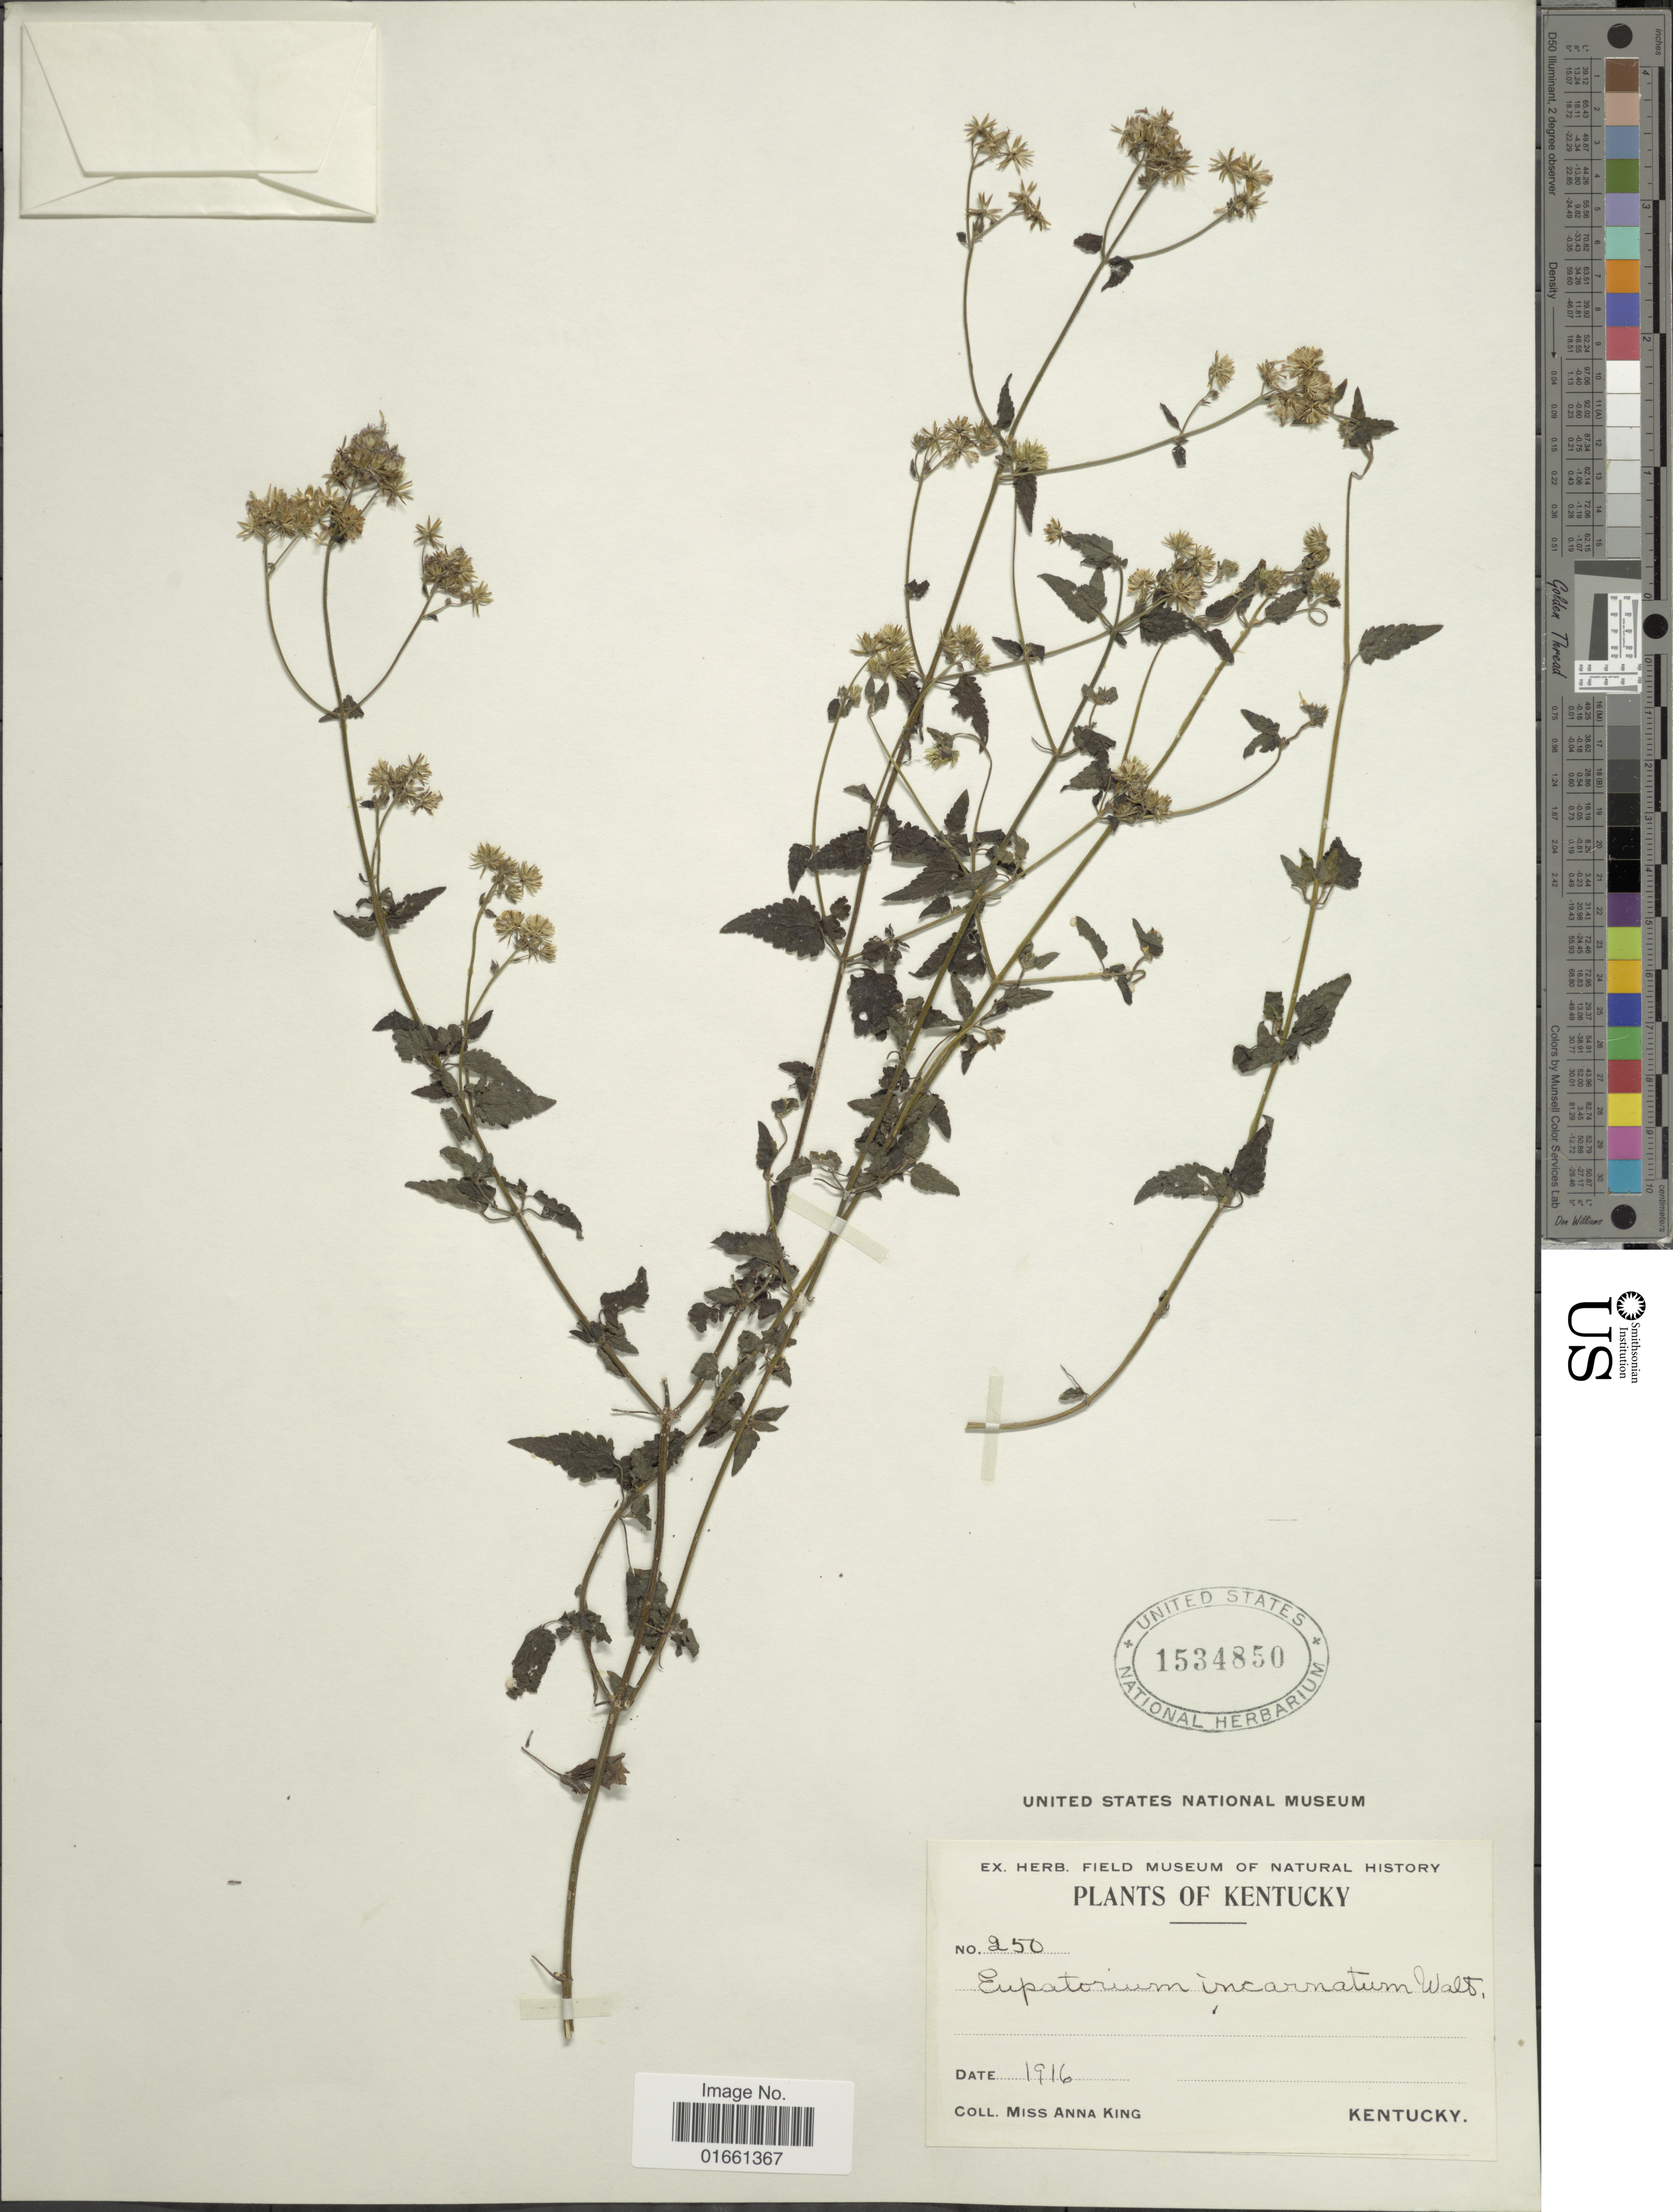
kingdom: Plantae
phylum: Tracheophyta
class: Magnoliopsida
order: Asterales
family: Asteraceae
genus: Fleischmannia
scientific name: Fleischmannia incarnata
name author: (Walter) R.M. King & H. Rob.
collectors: A. King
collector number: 250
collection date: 1916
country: United States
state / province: Kentucky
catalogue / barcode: US 1534850